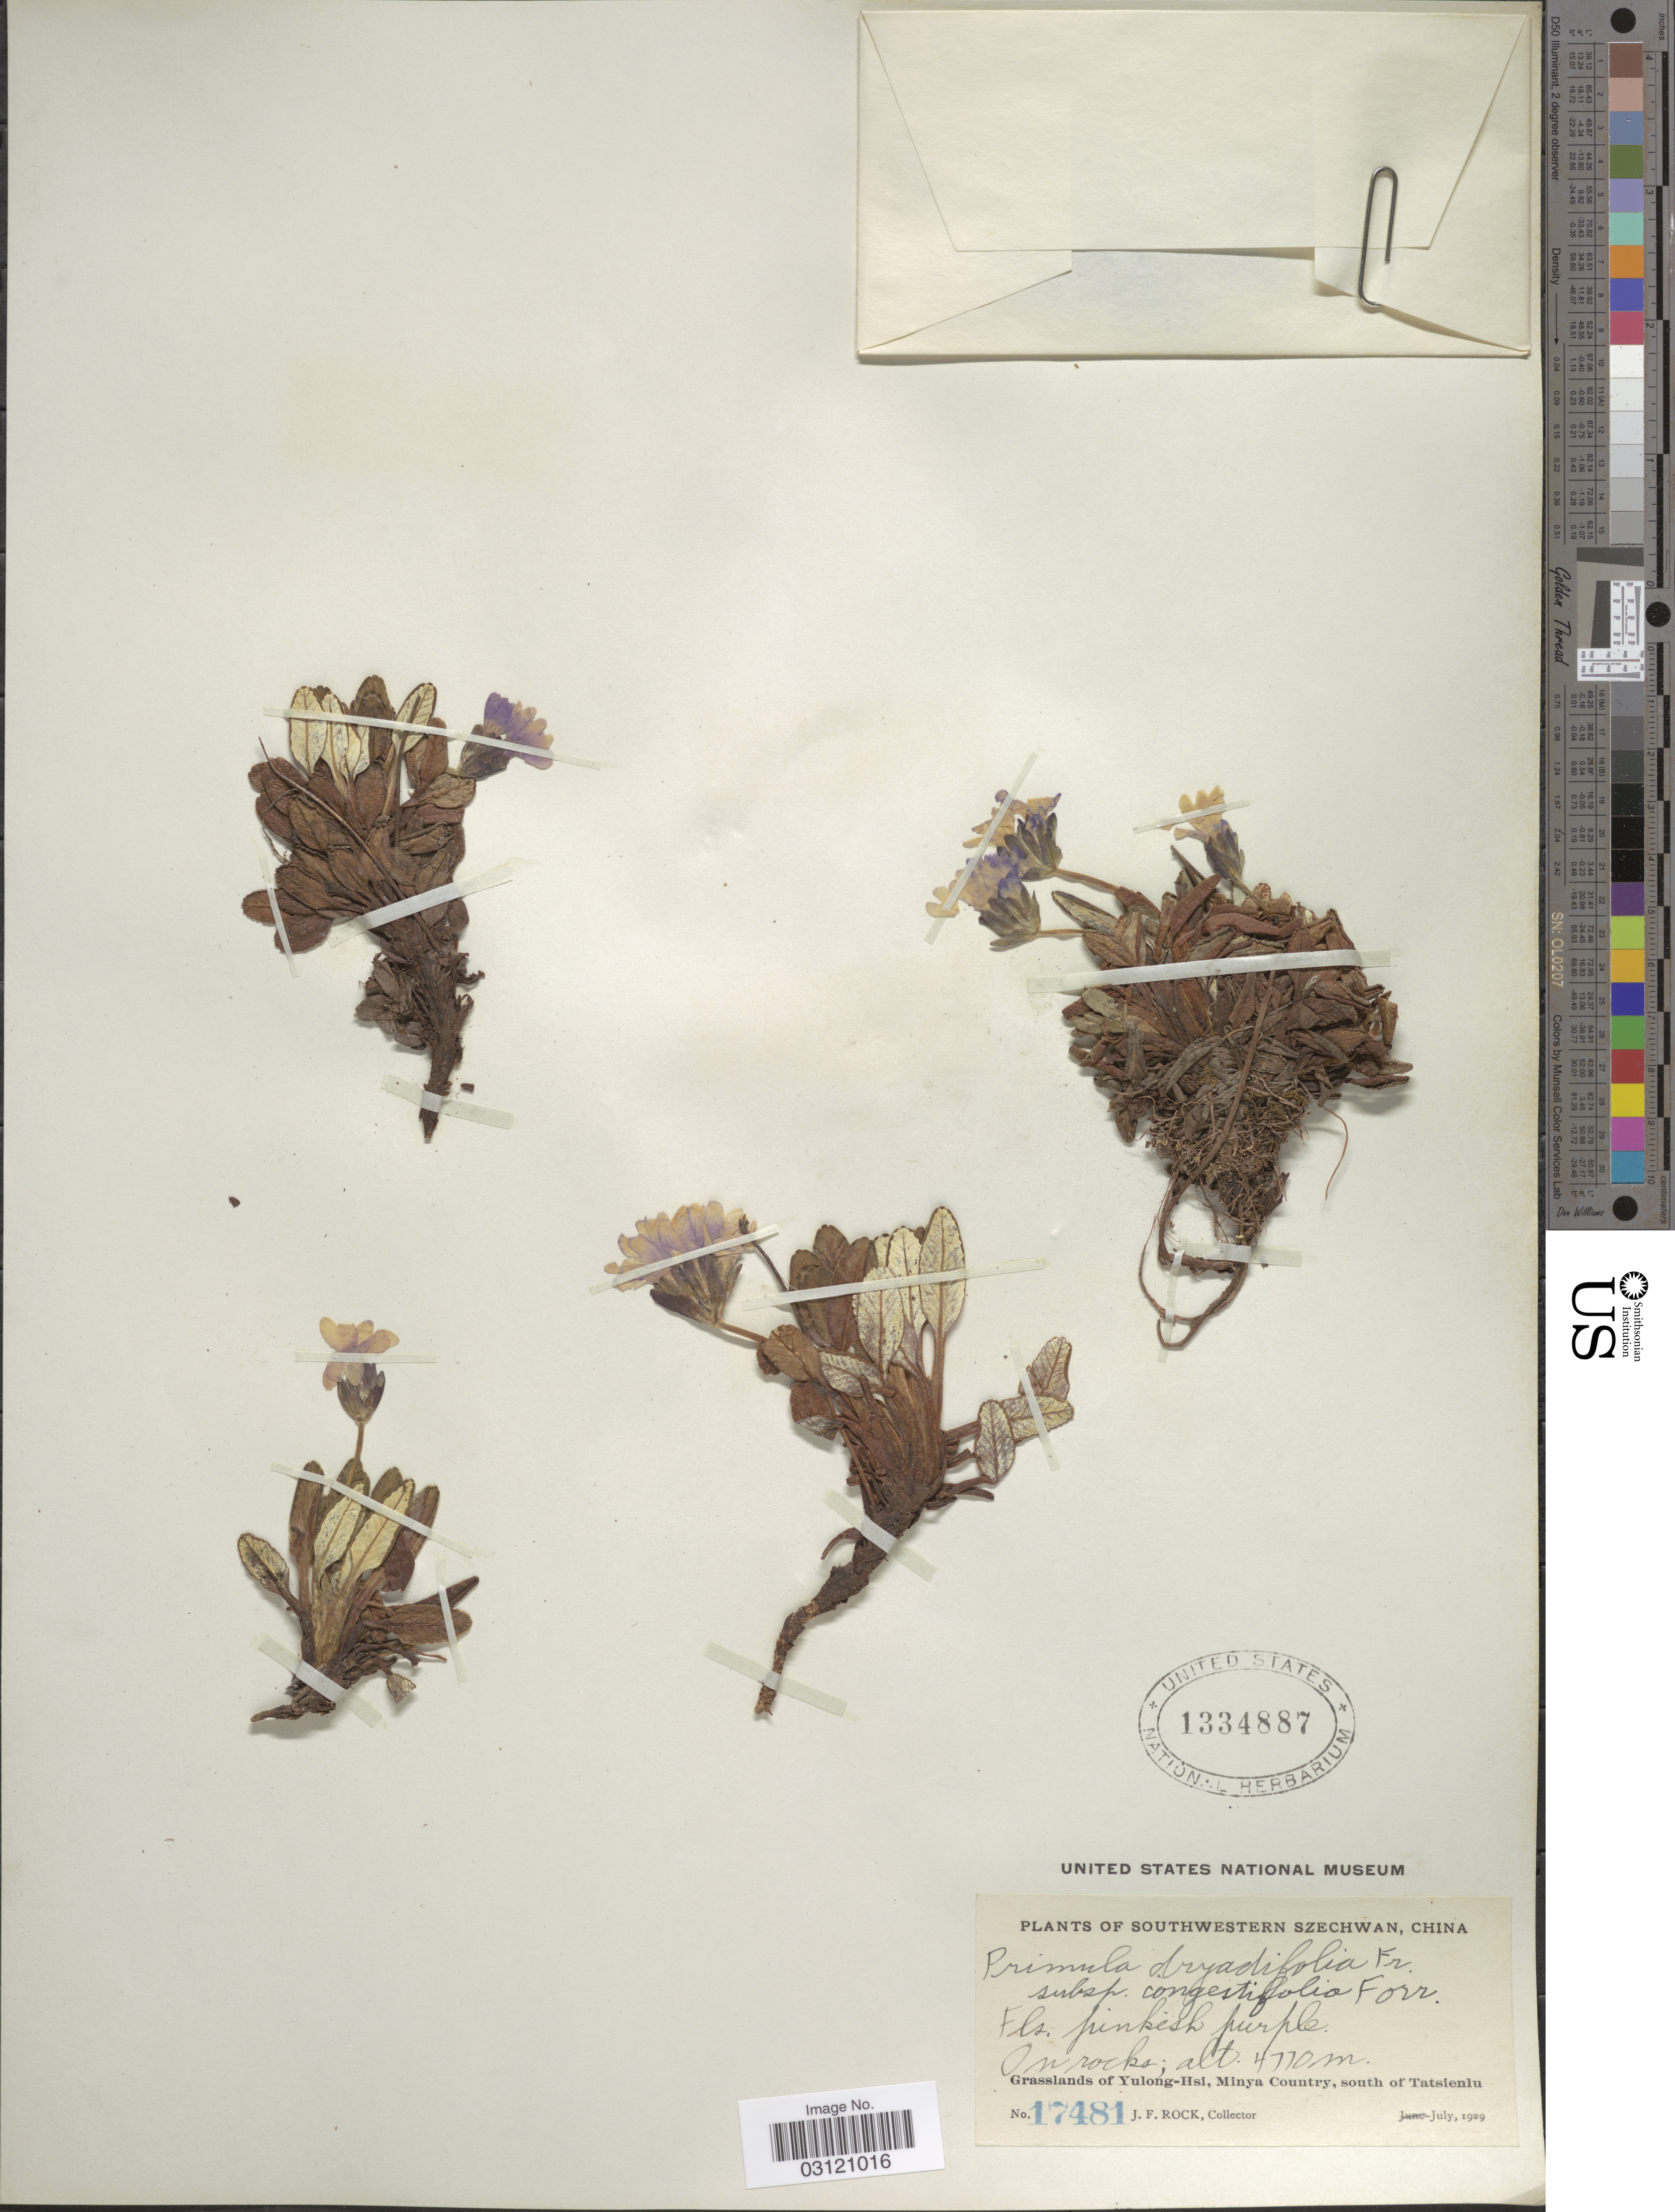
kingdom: Plantae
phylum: Tracheophyta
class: Magnoliopsida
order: Ericales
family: Primulaceae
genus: Primula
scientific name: Primula dryadifolia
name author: Franch.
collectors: J. Rock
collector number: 17481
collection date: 1929-07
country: China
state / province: Sichuan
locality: Southwestern Szechwan. Grasslands of Yulong-Hsi, Minya Country, south of Tatsienlu.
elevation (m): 4770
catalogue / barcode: US 1334887